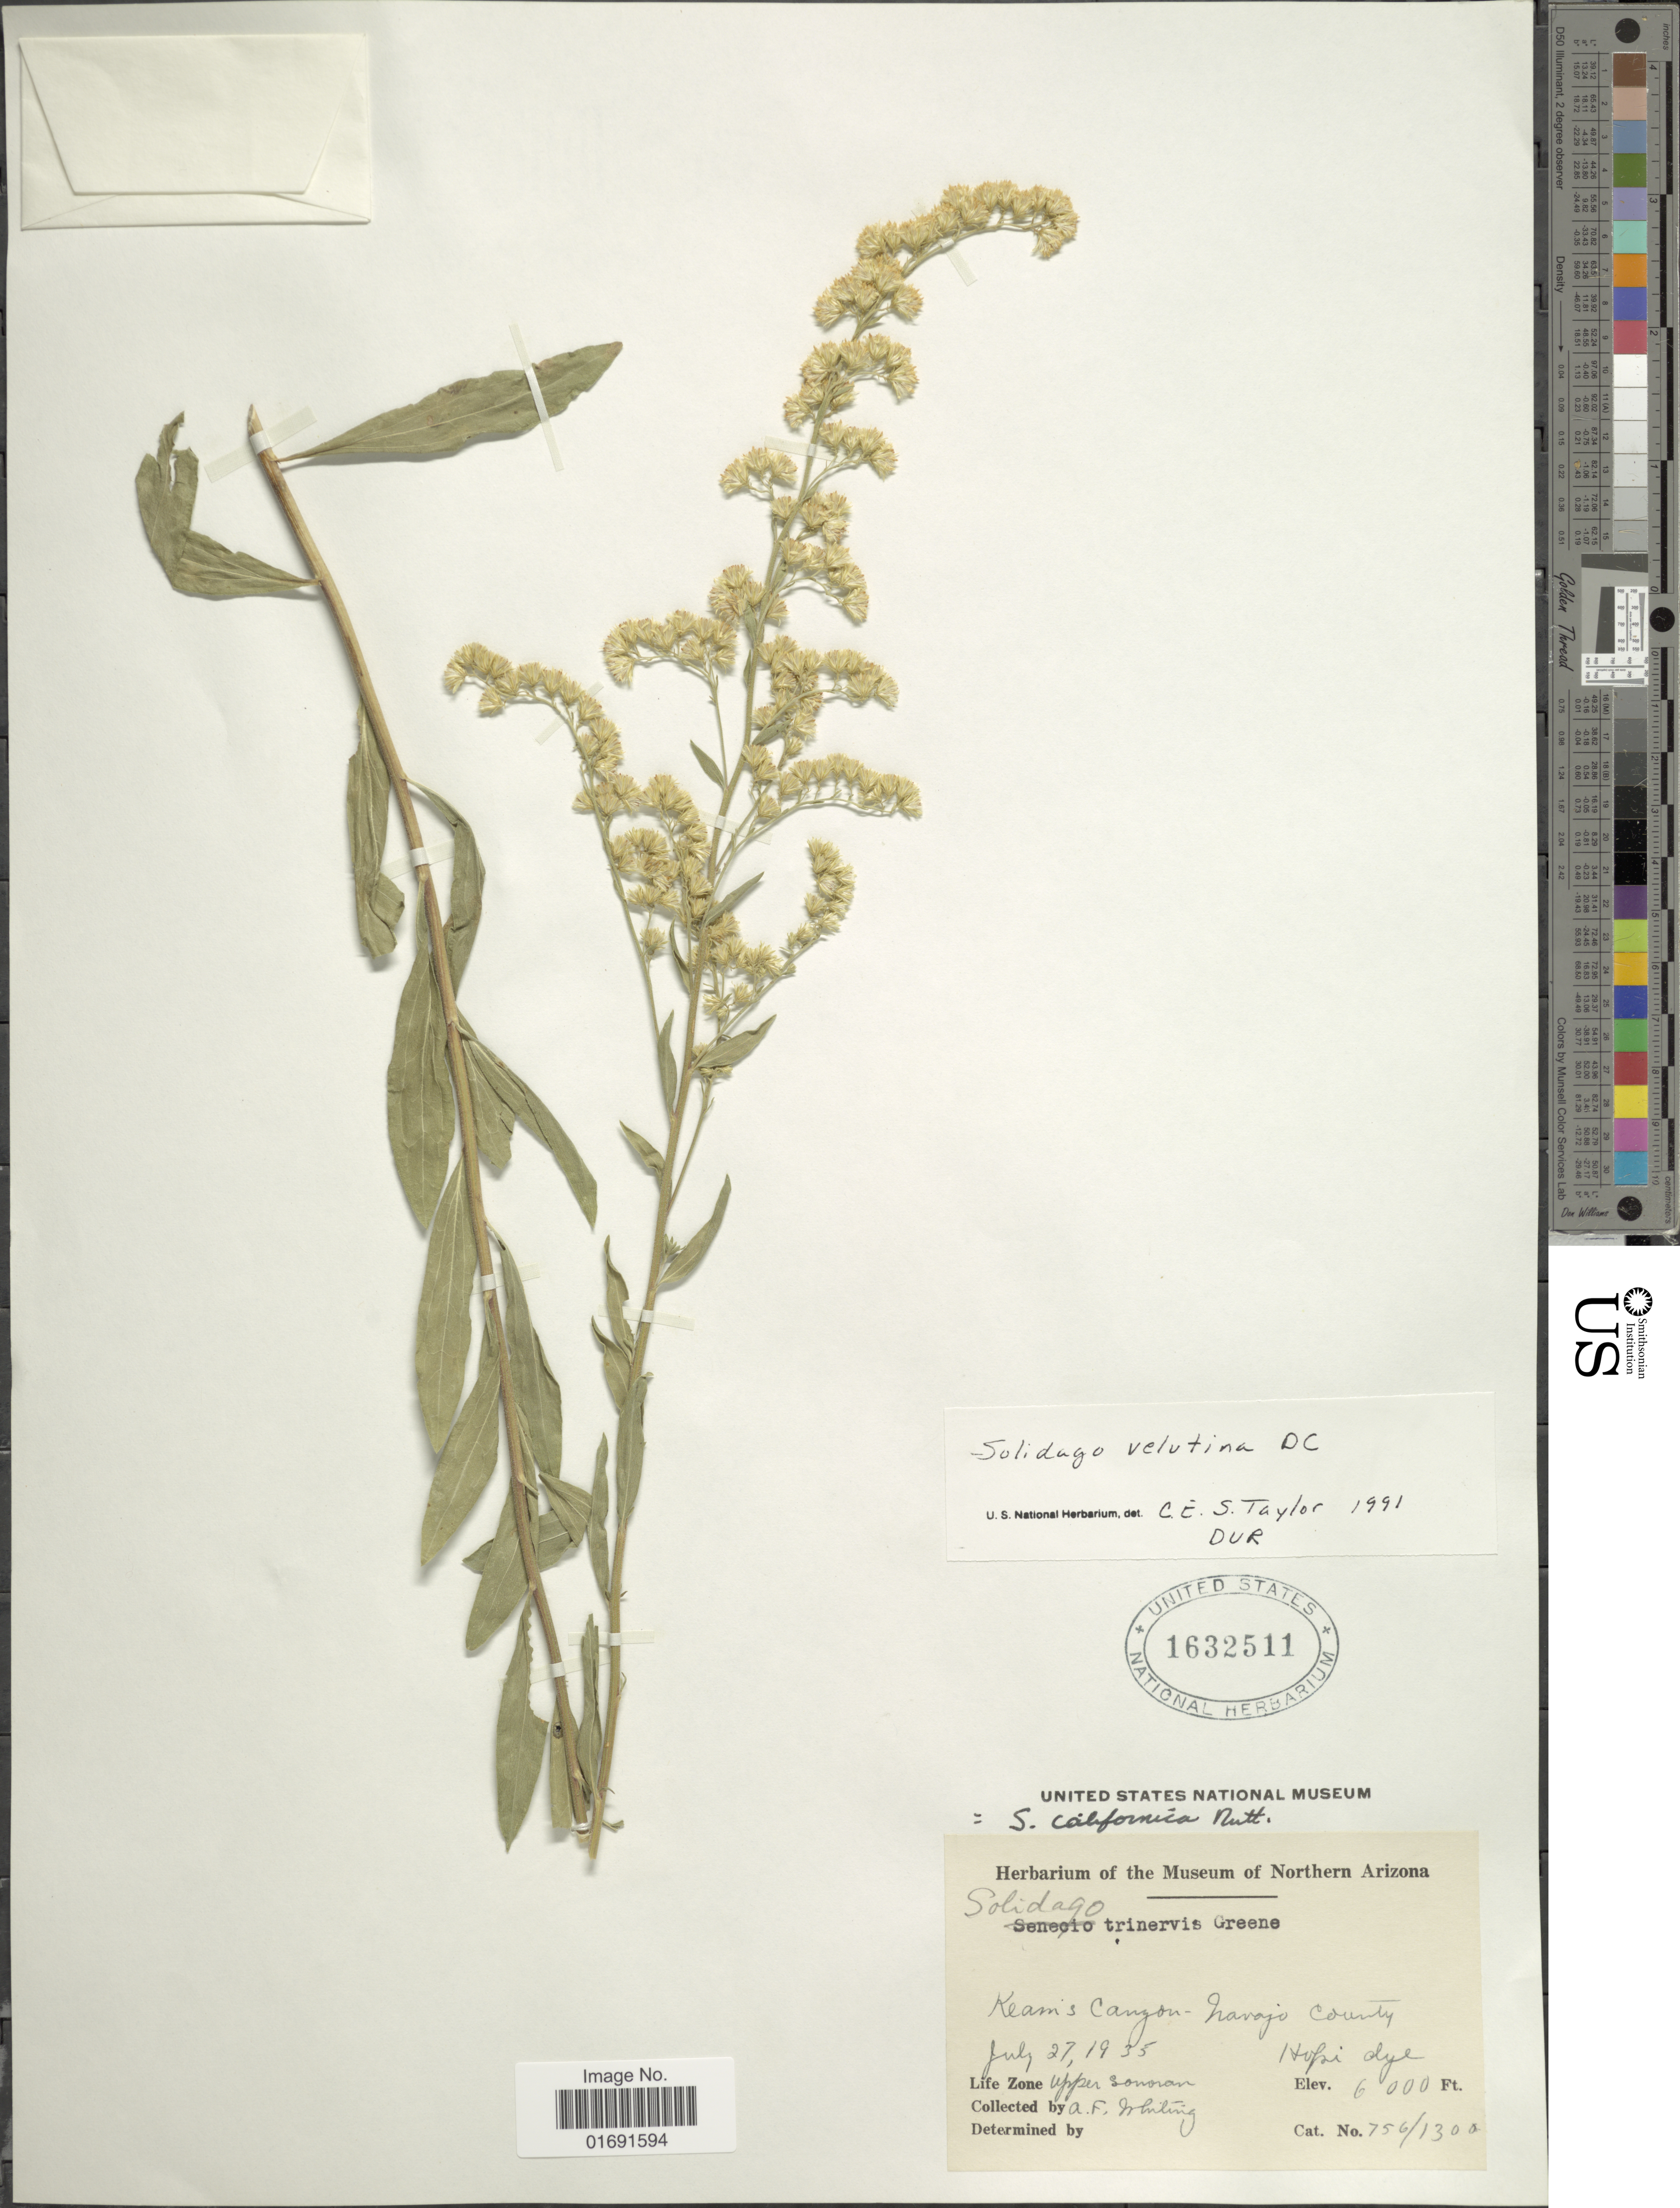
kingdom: Plantae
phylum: Tracheophyta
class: Magnoliopsida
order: Asterales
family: Asteraceae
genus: Solidago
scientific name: Solidago velutina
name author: DC.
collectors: A. F. Whiting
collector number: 756/1300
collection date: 1935-07-27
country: United States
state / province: Arizona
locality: Keam's Canyon-Navajo County, Hopi dye, upper Sonoran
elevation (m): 1829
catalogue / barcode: US 1632511